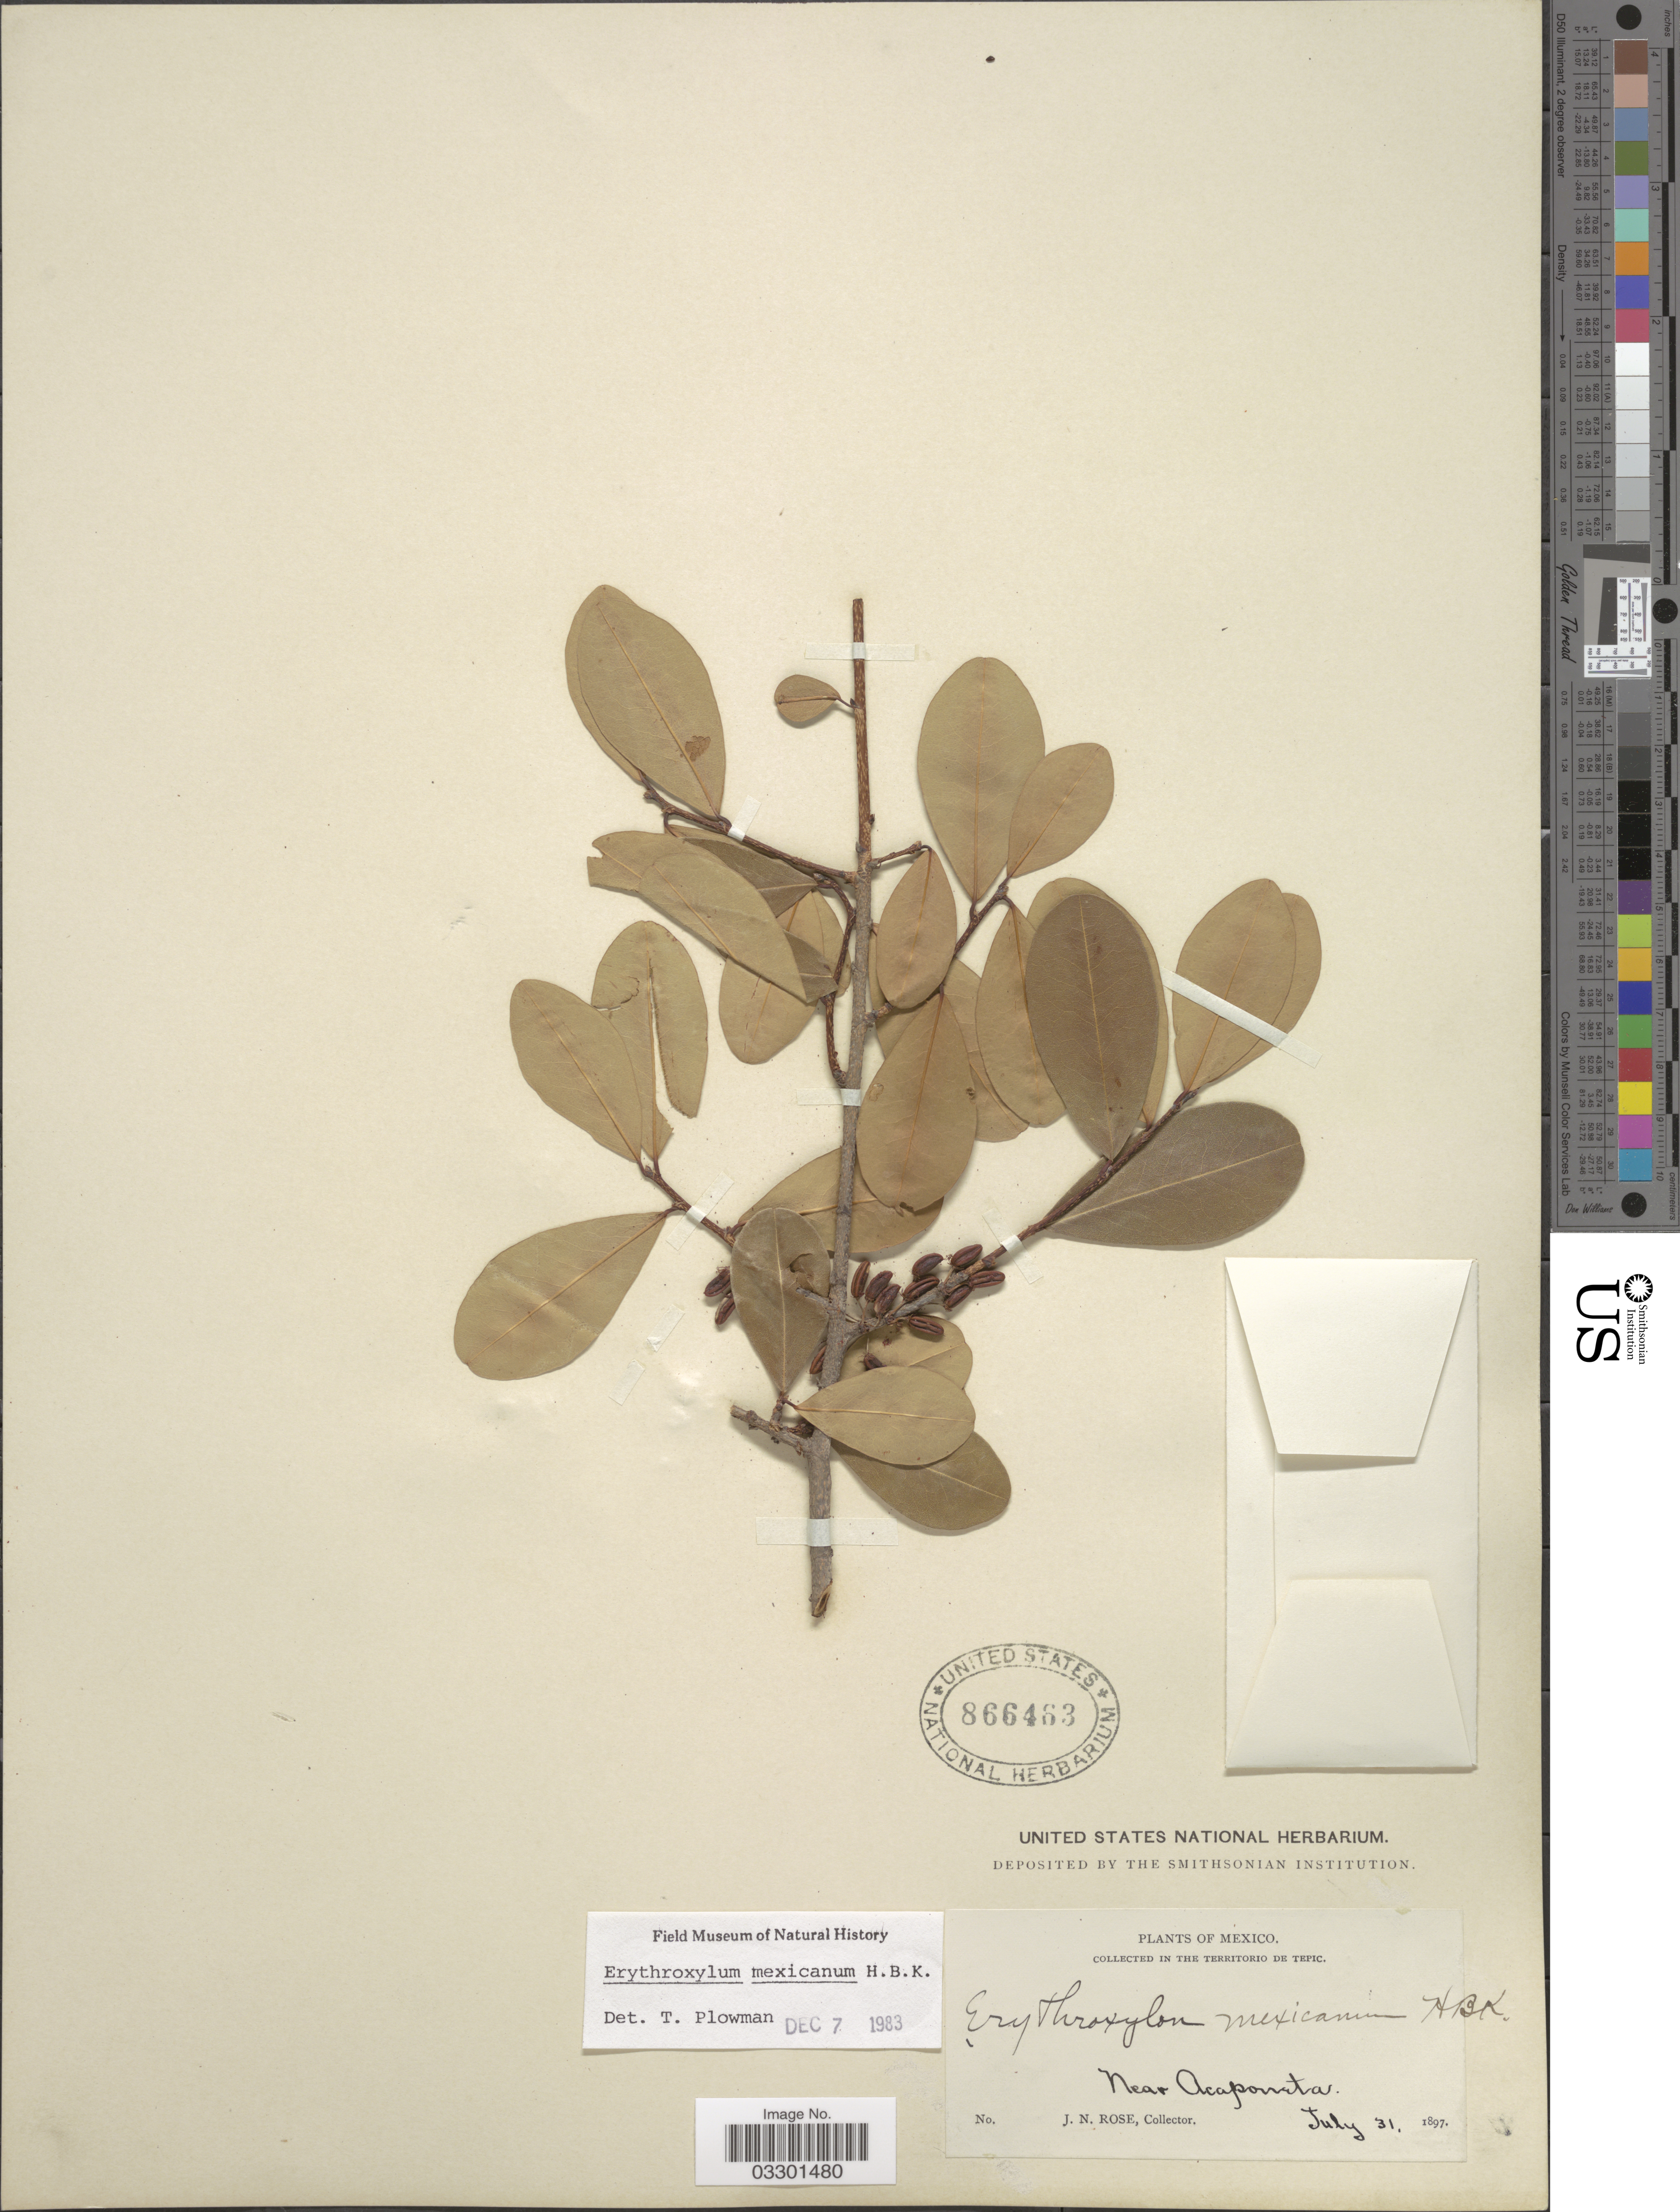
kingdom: Plantae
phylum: Tracheophyta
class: Magnoliopsida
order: Malpighiales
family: Erythroxylaceae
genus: Erythroxylum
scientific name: Erythroxylum mexicanum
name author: Kunth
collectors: J. N. Rose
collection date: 1897-07-31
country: Mexico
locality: In the Territorio de Tepic. Near Acaponeta.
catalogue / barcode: US 866463